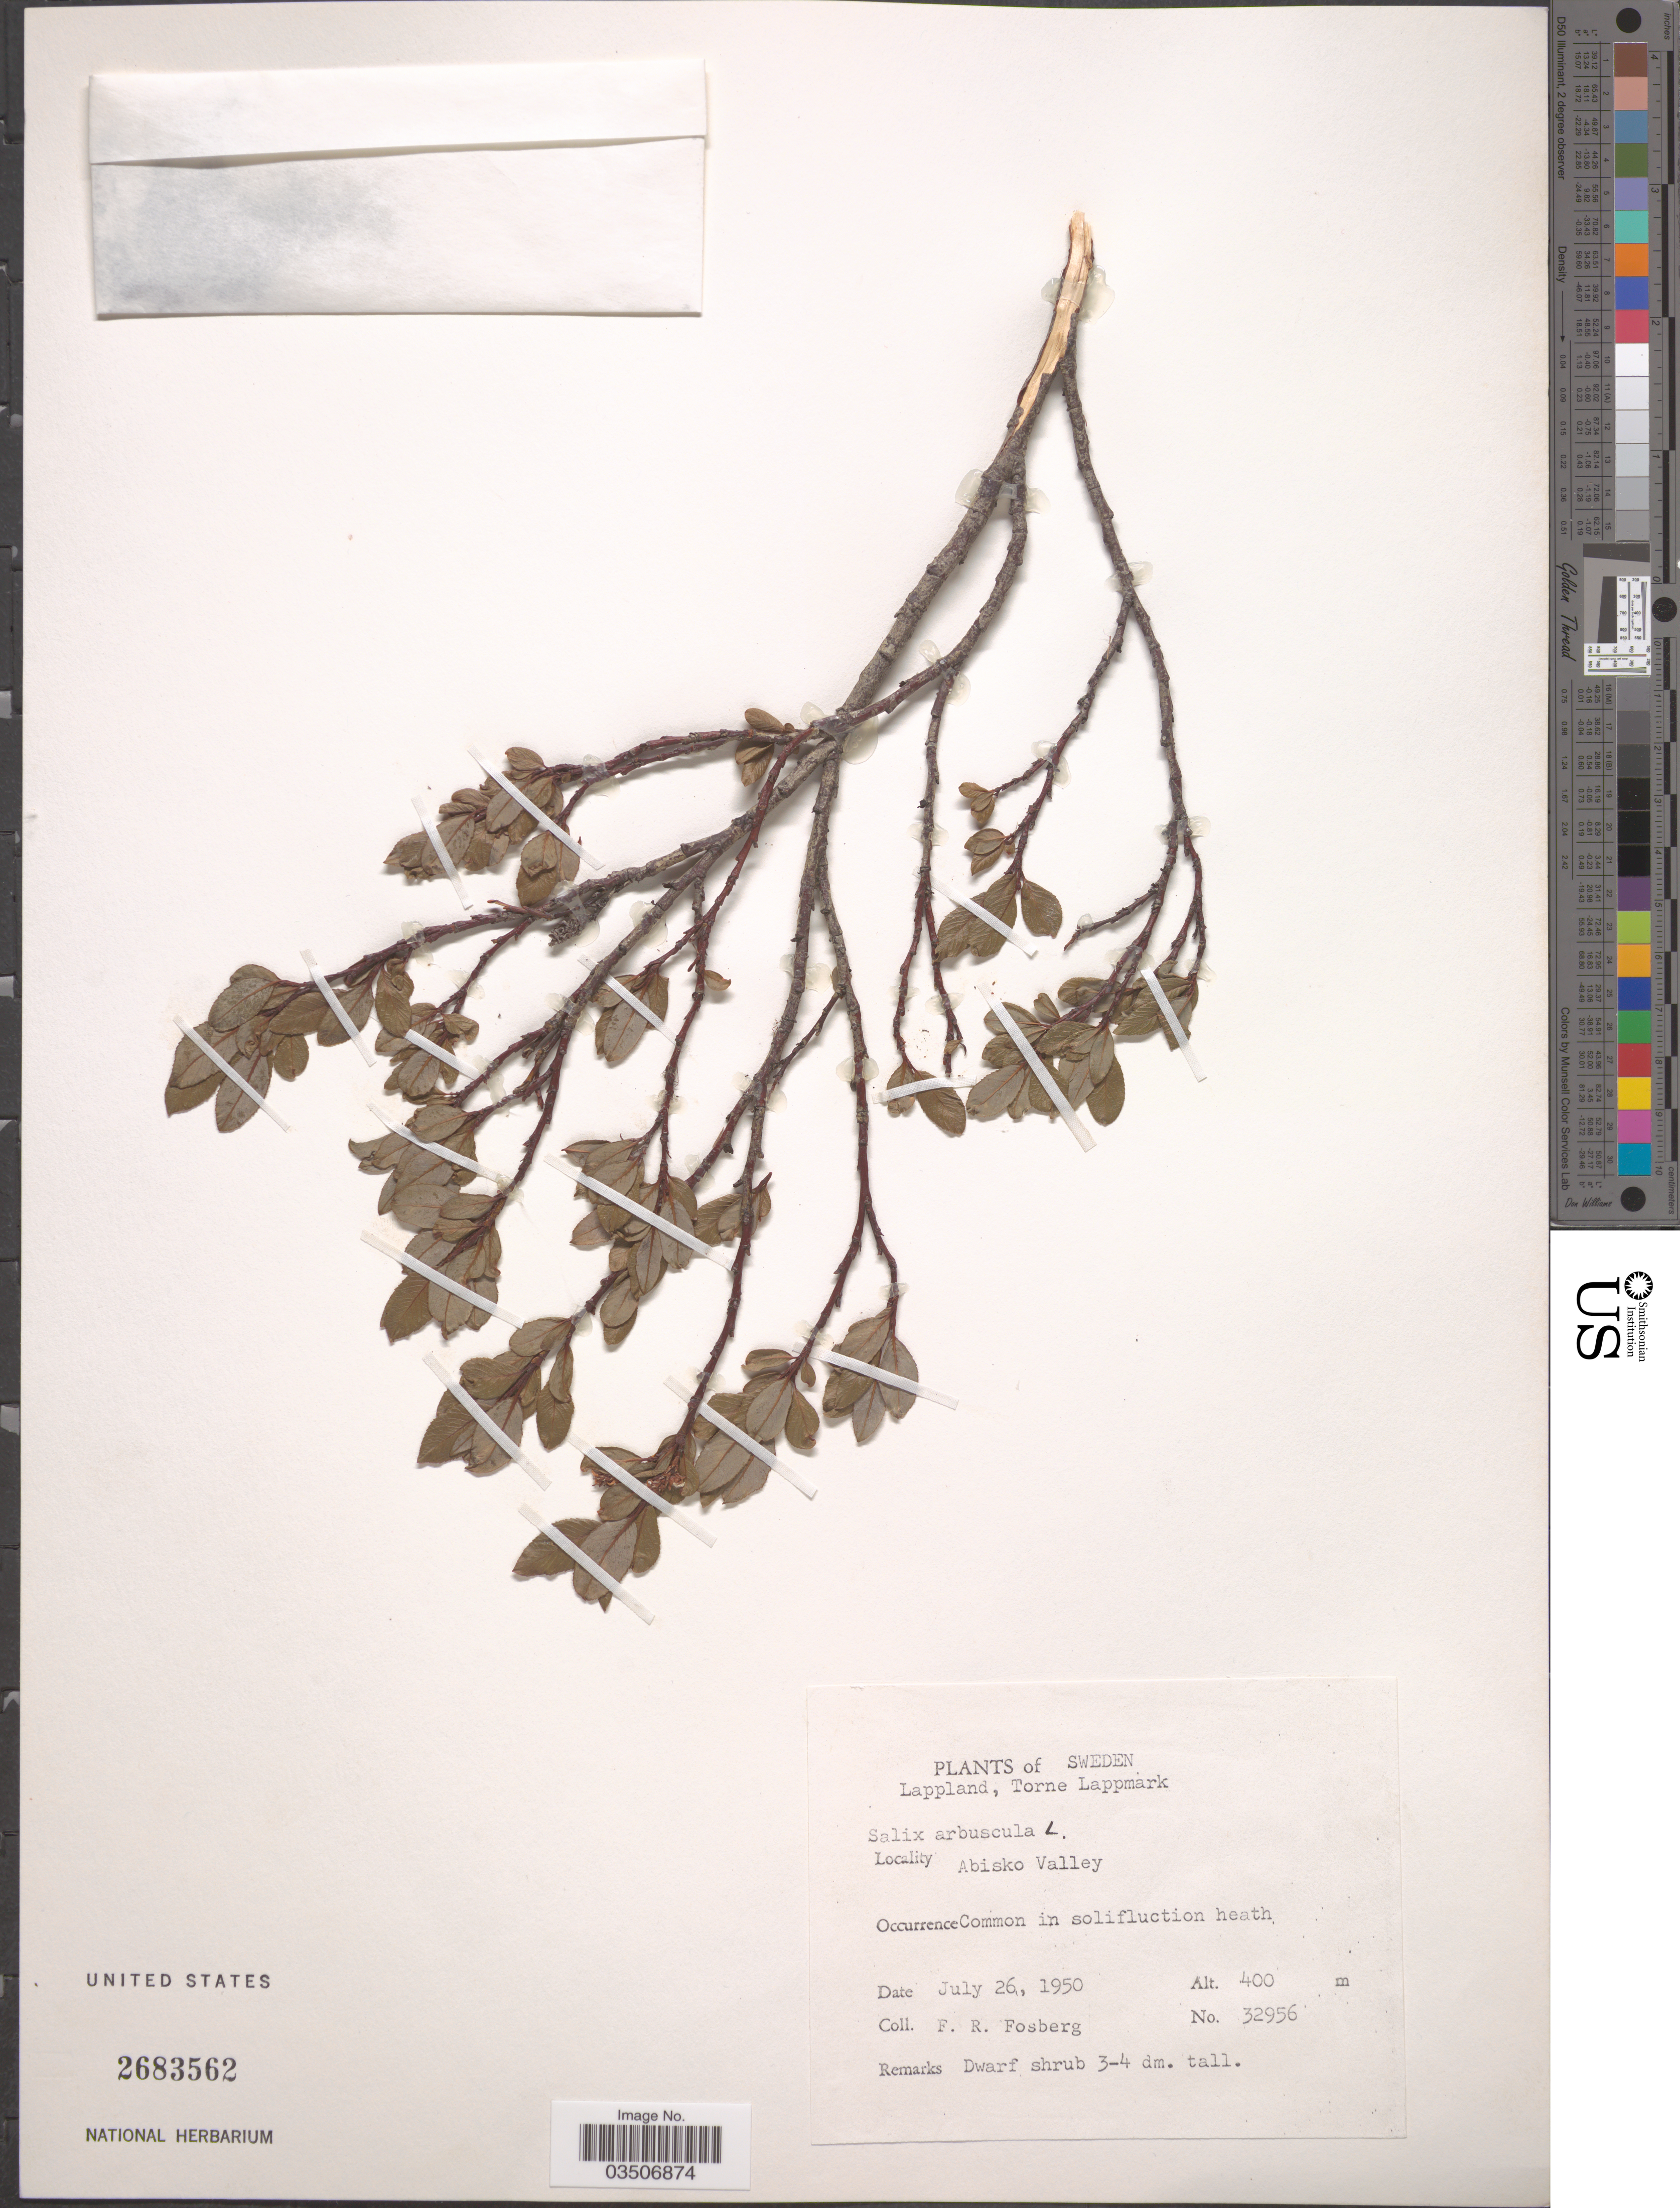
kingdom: Plantae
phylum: Tracheophyta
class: Magnoliopsida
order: Malpighiales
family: Salicaceae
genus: Salix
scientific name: Salix arbuscula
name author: L.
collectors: F. R. Fosberg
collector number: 32956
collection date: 1950-07-26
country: Sweden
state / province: Norrbotten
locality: Lappland, Torne Lappmark. Abisko Valley.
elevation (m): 400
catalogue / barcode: US 2683562